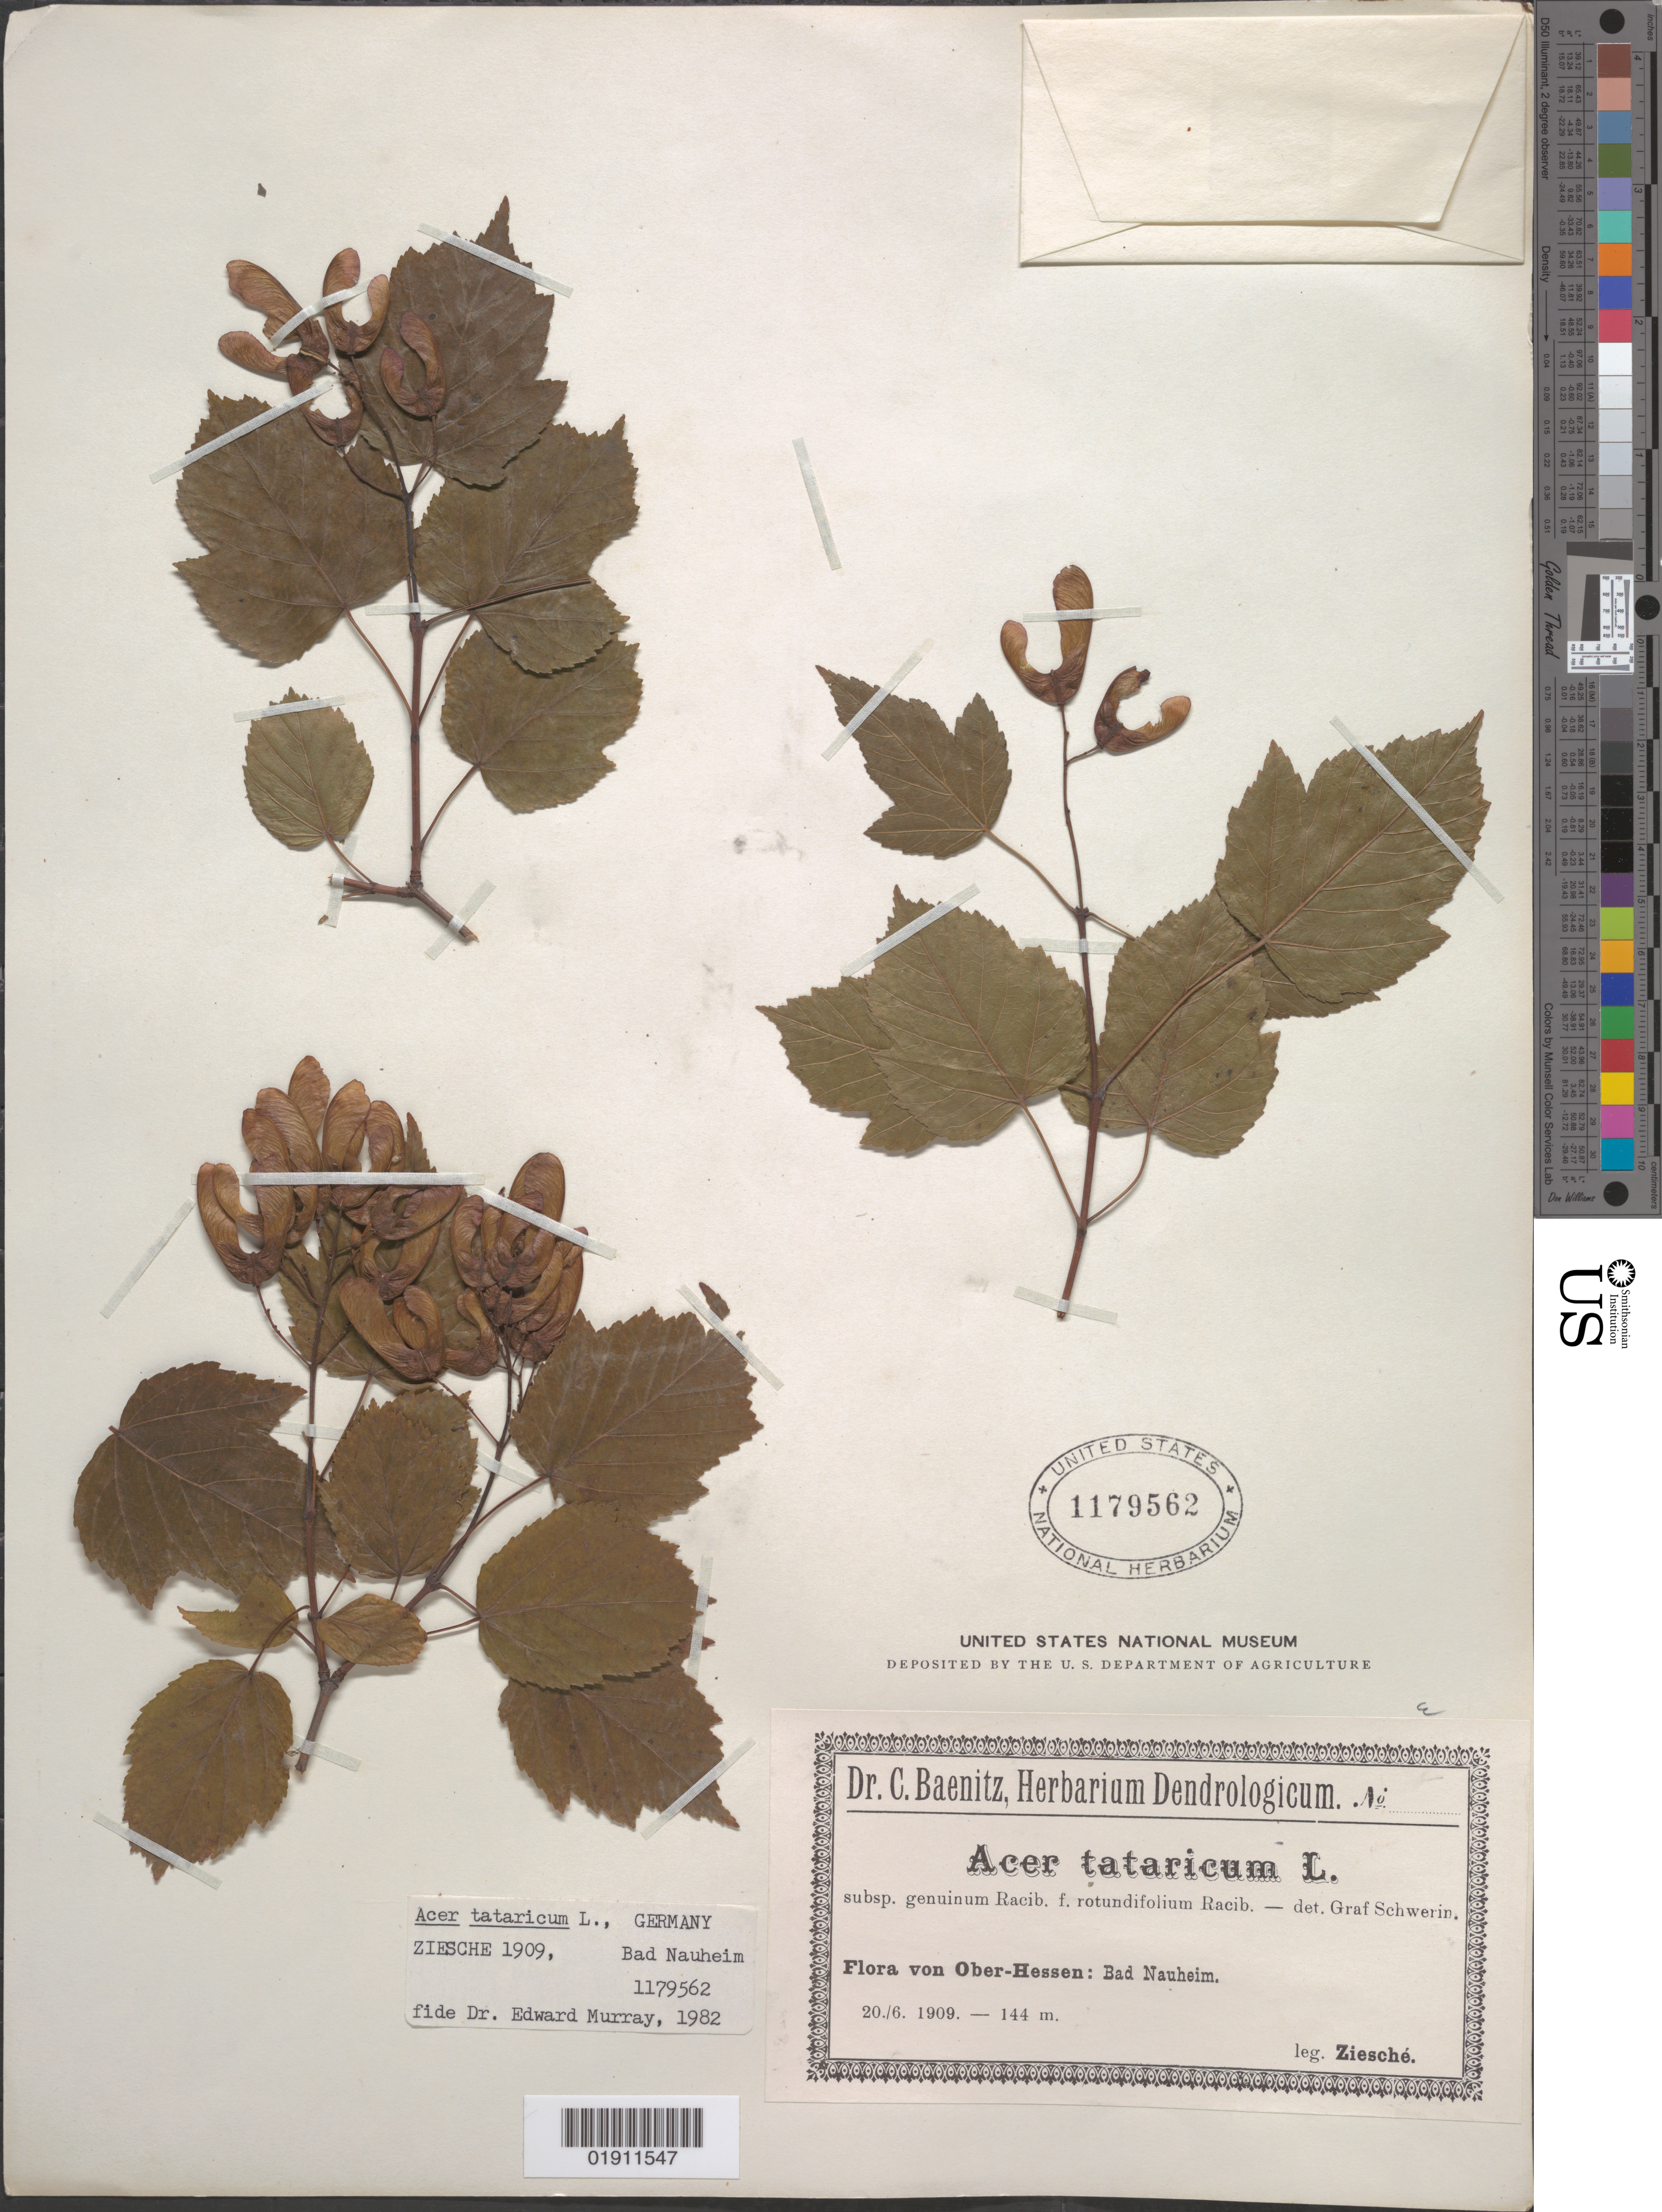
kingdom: Plantae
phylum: Tracheophyta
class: Magnoliopsida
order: Sapindales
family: Sapindaceae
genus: Acer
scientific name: Acer tataricum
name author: L.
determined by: Murray, Edward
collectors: H. Ziesché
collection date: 1909-06-20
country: Germany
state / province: Hesse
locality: Oberhessen, Bad Nauheim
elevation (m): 144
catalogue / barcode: US 1179562